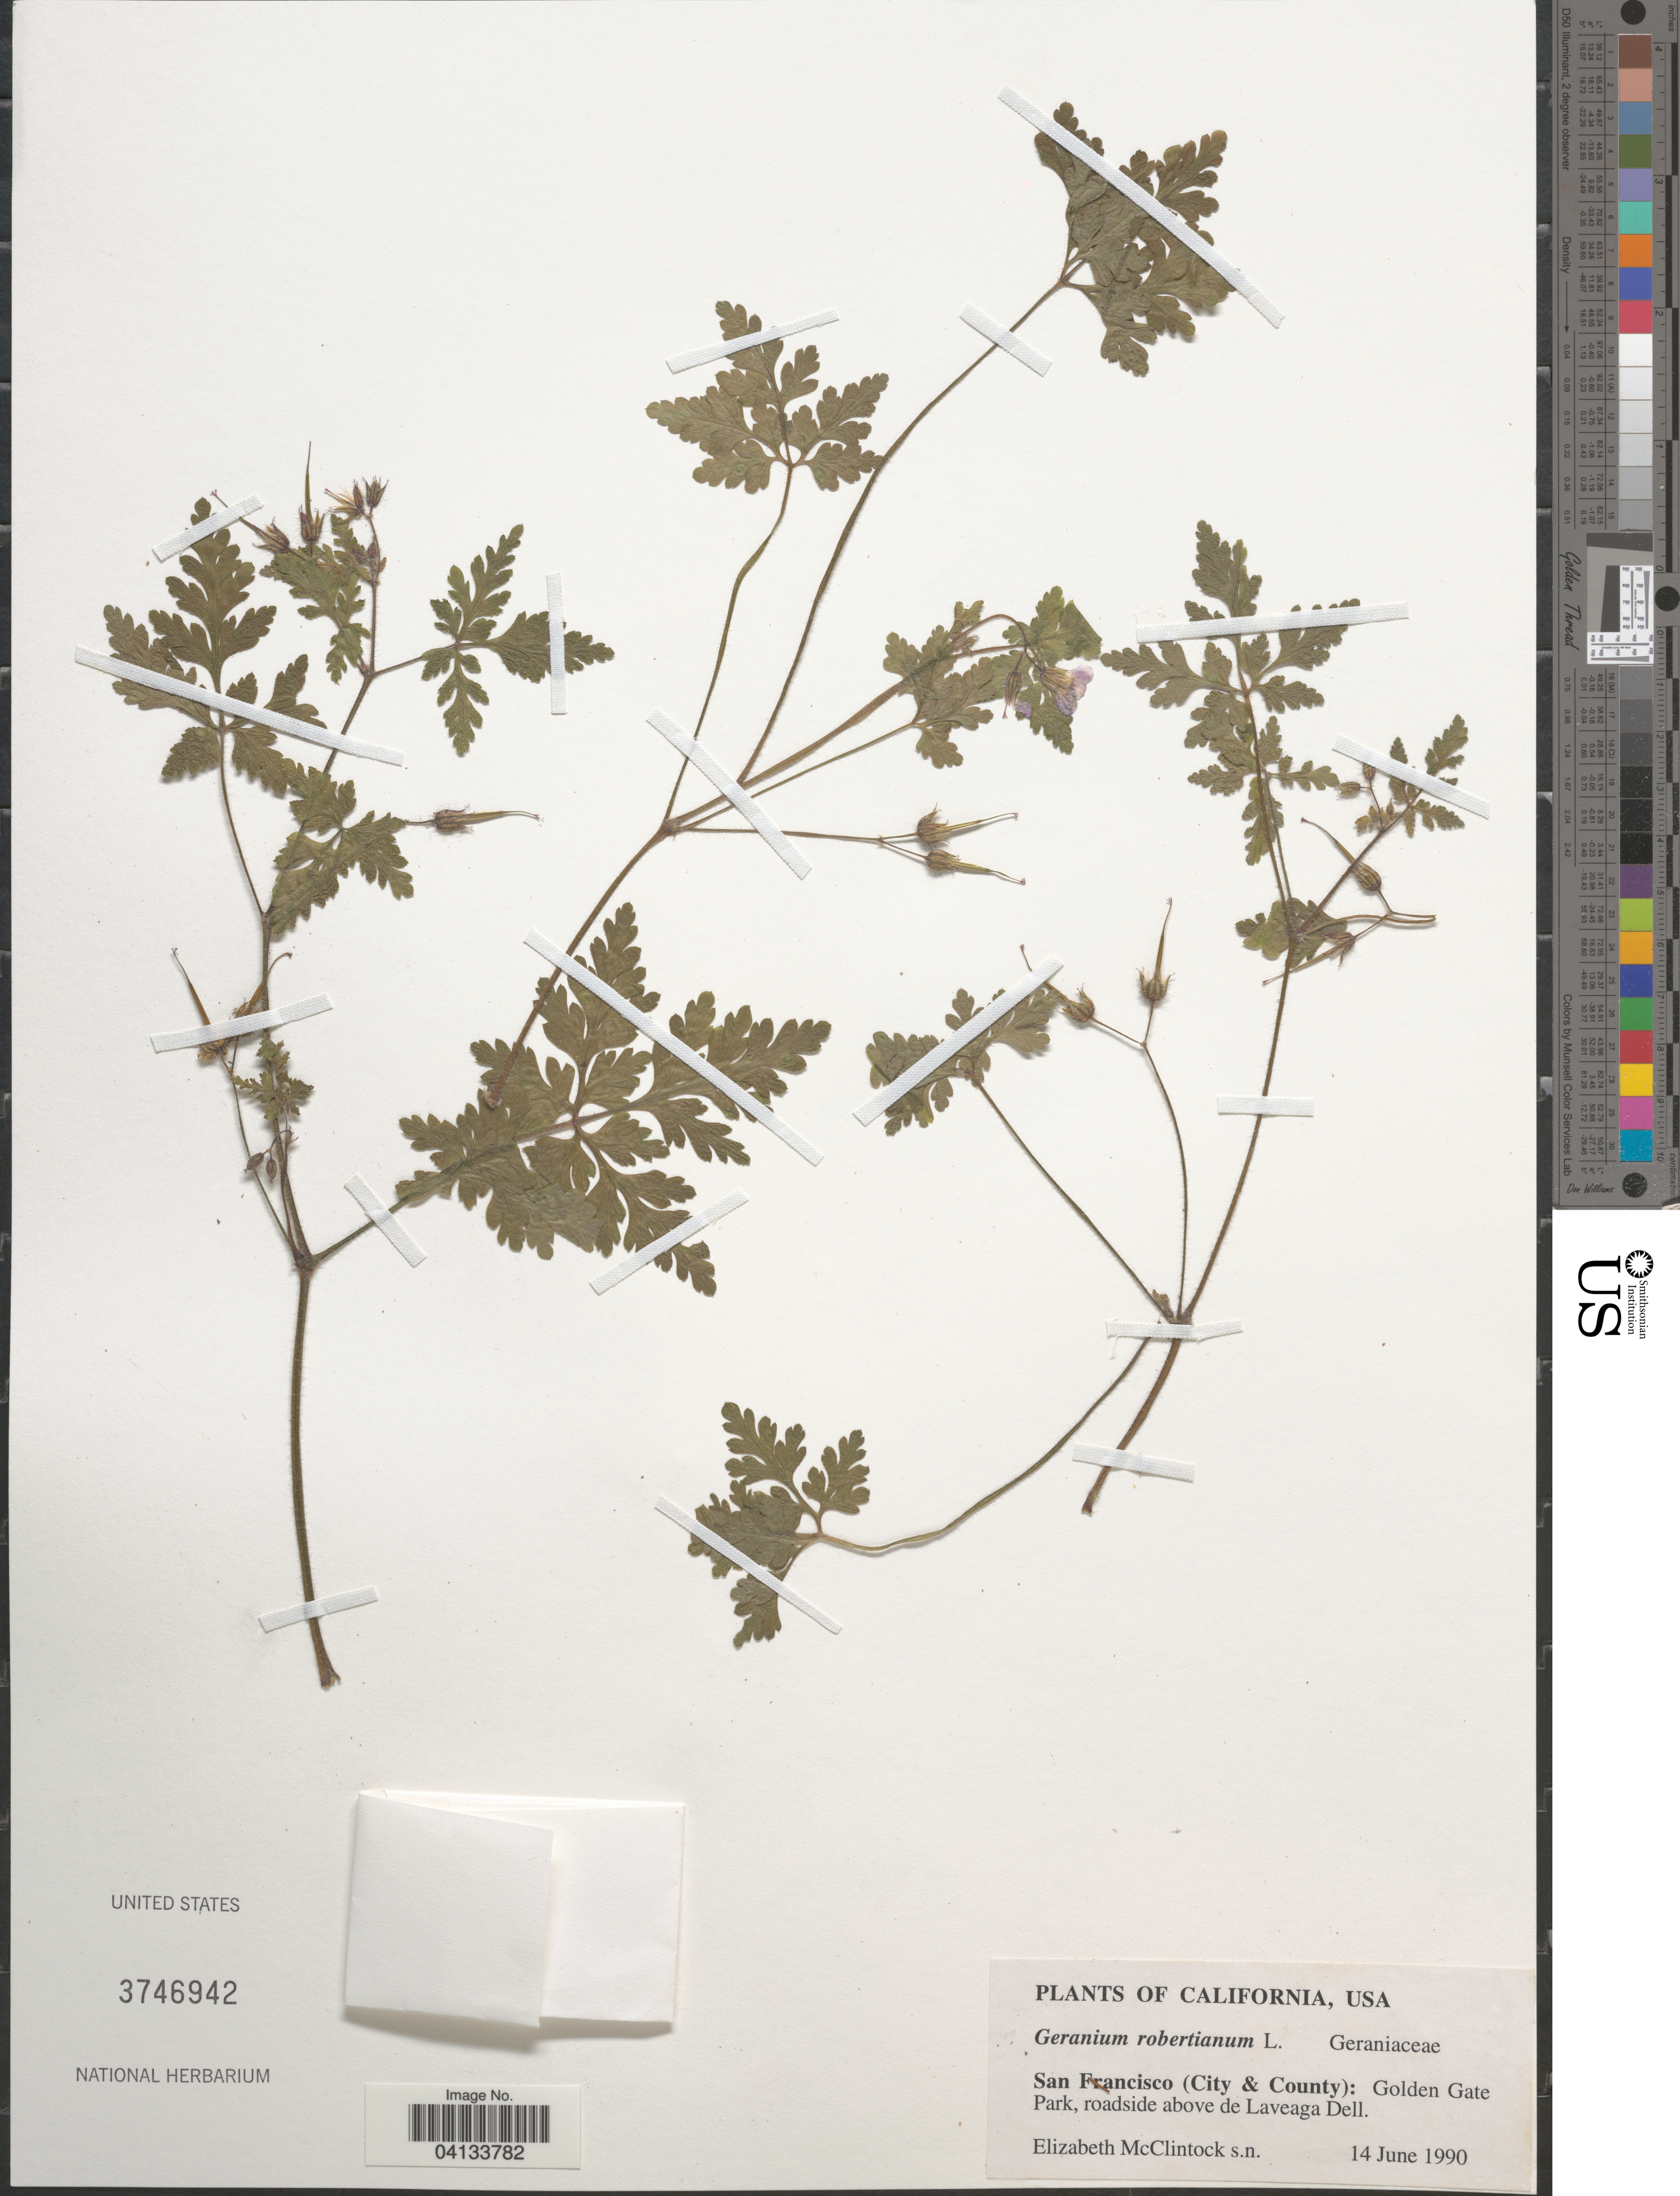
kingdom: Plantae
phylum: Tracheophyta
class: Magnoliopsida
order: Geraniales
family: Geraniaceae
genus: Geranium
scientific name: Geranium robertianum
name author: L.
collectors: E. McClintock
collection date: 1990-06-14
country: United States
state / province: California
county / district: San Francisco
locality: San Francisco (City & County): Golden Gate Park, roadside above de Laveaga Dell.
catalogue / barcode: US 3746942